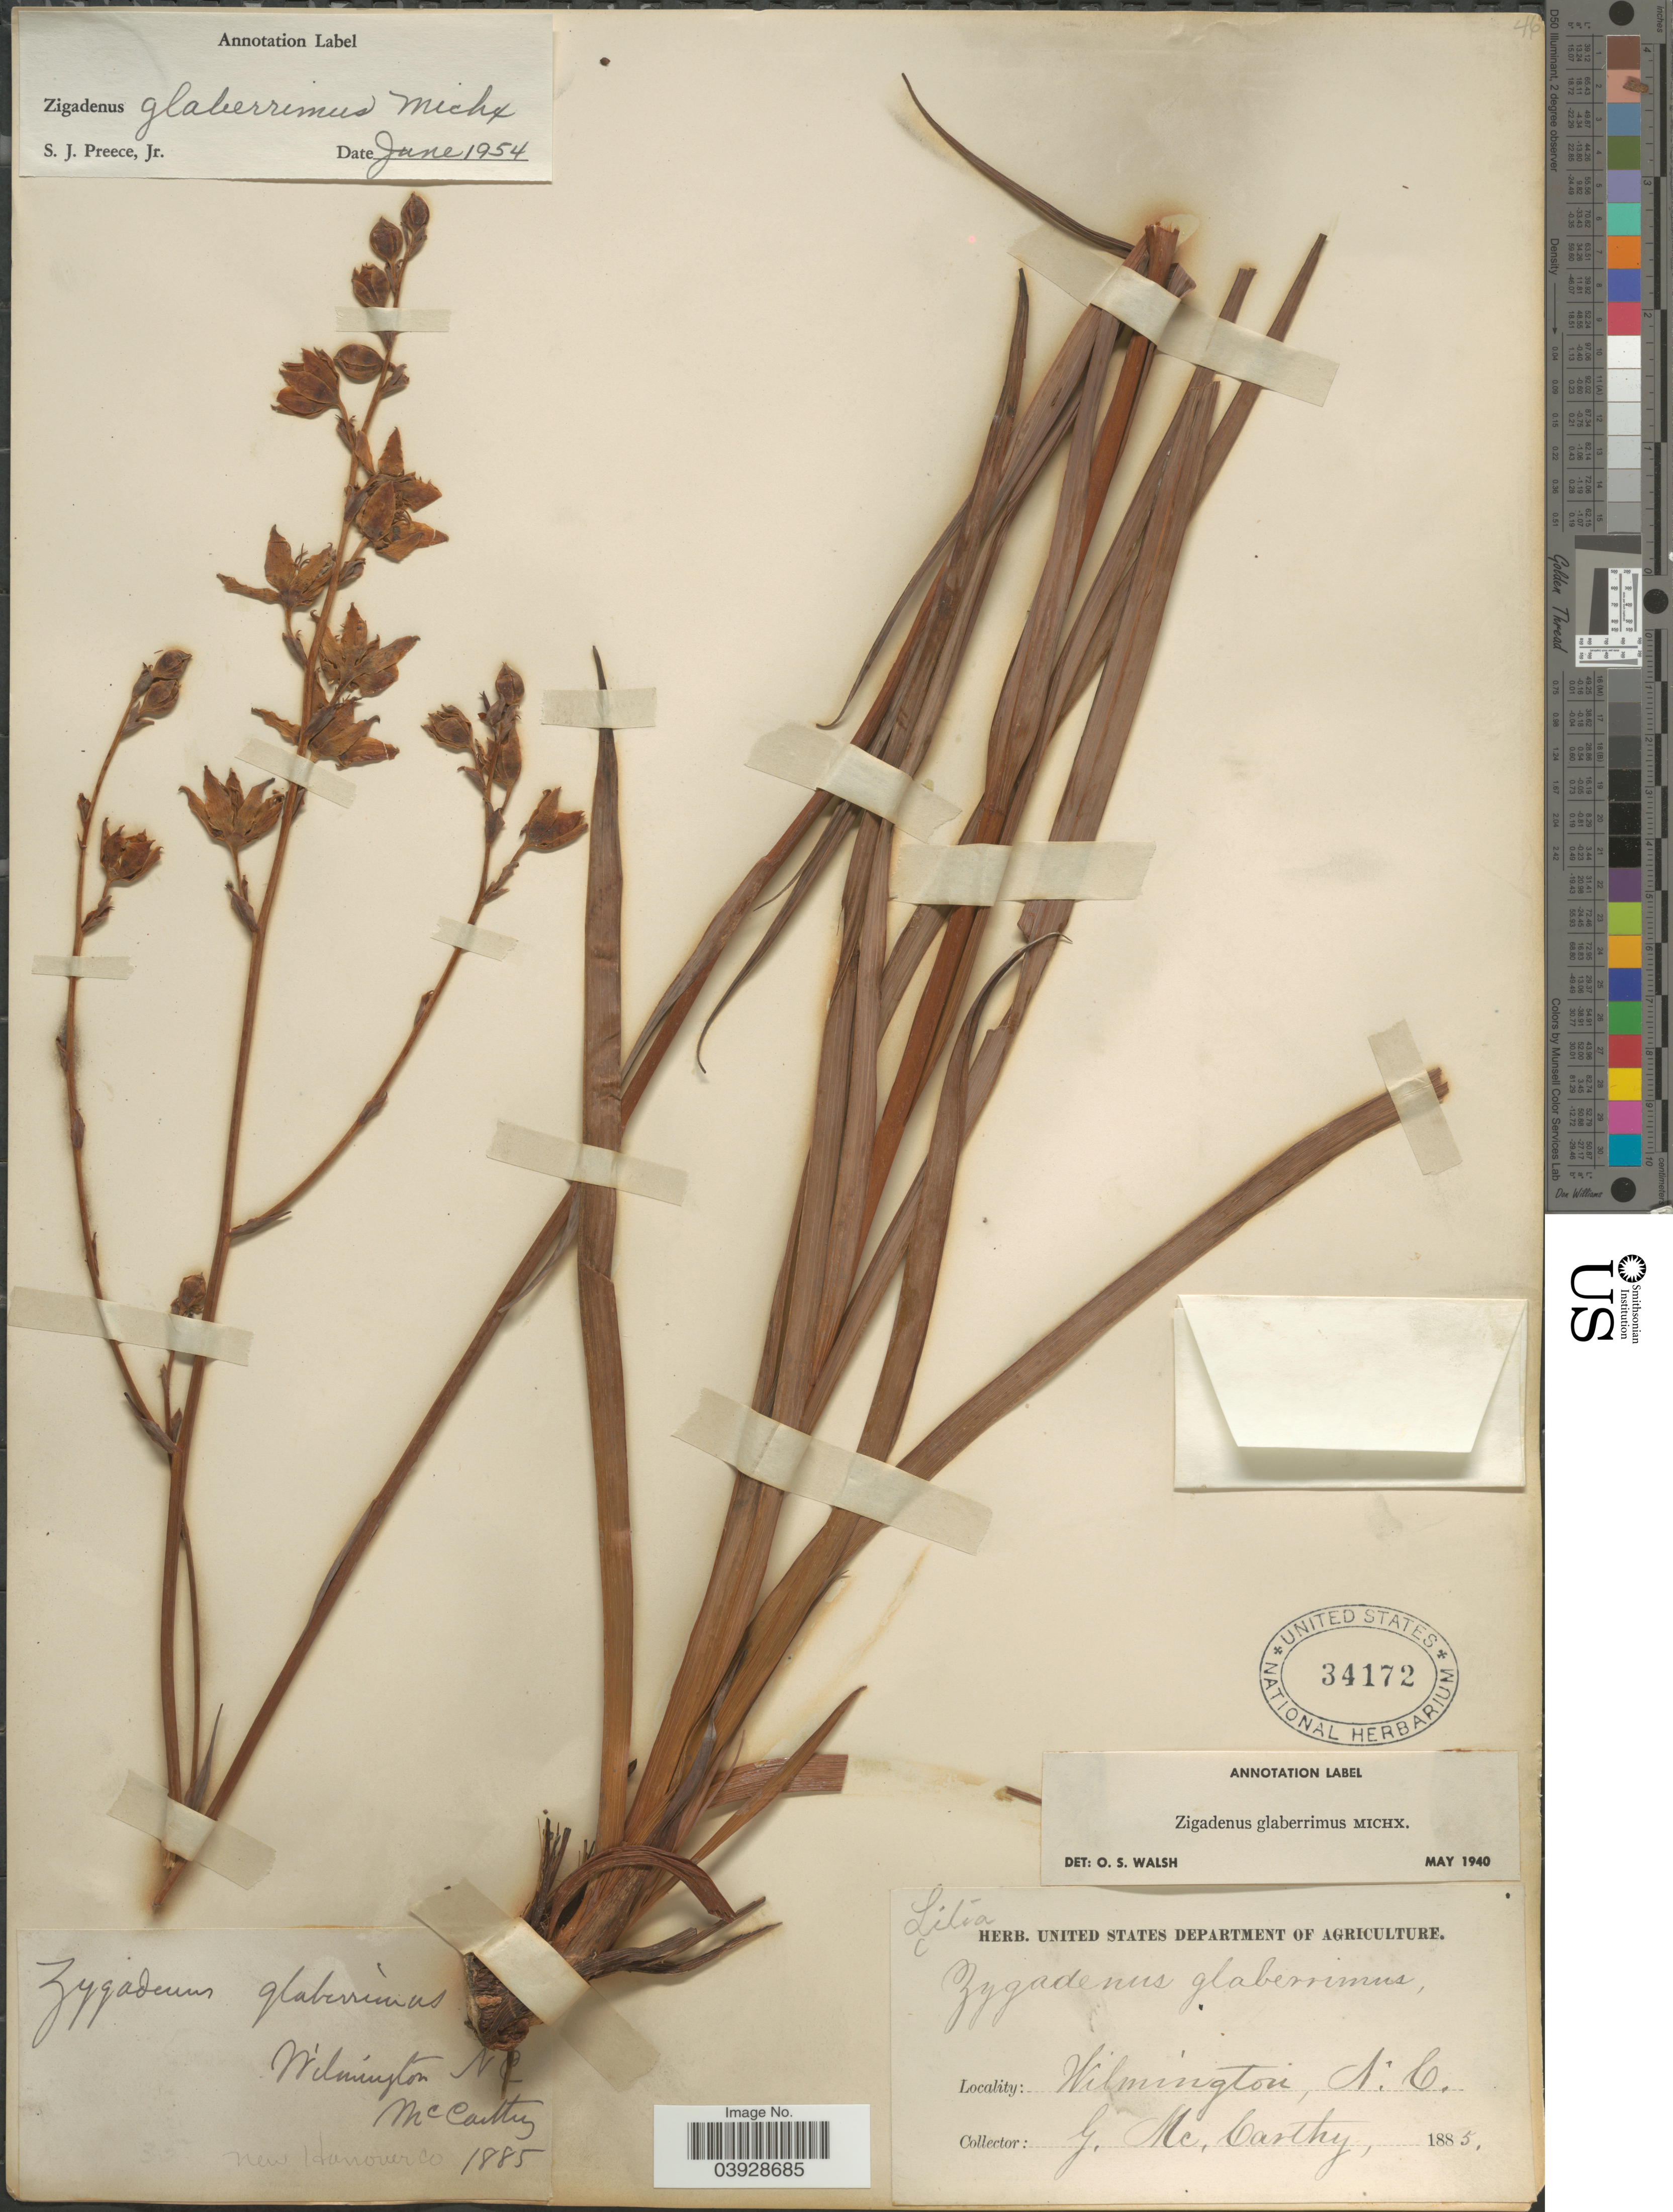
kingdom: Plantae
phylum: Tracheophyta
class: Liliopsida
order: Liliales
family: Melanthiaceae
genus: Zigadenus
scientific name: Zigadenus glaberrimus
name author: Michx.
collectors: G. McCarthy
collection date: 1885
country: United States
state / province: North Carolina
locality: Wilmington. New Hanover Co.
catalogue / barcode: US 34172